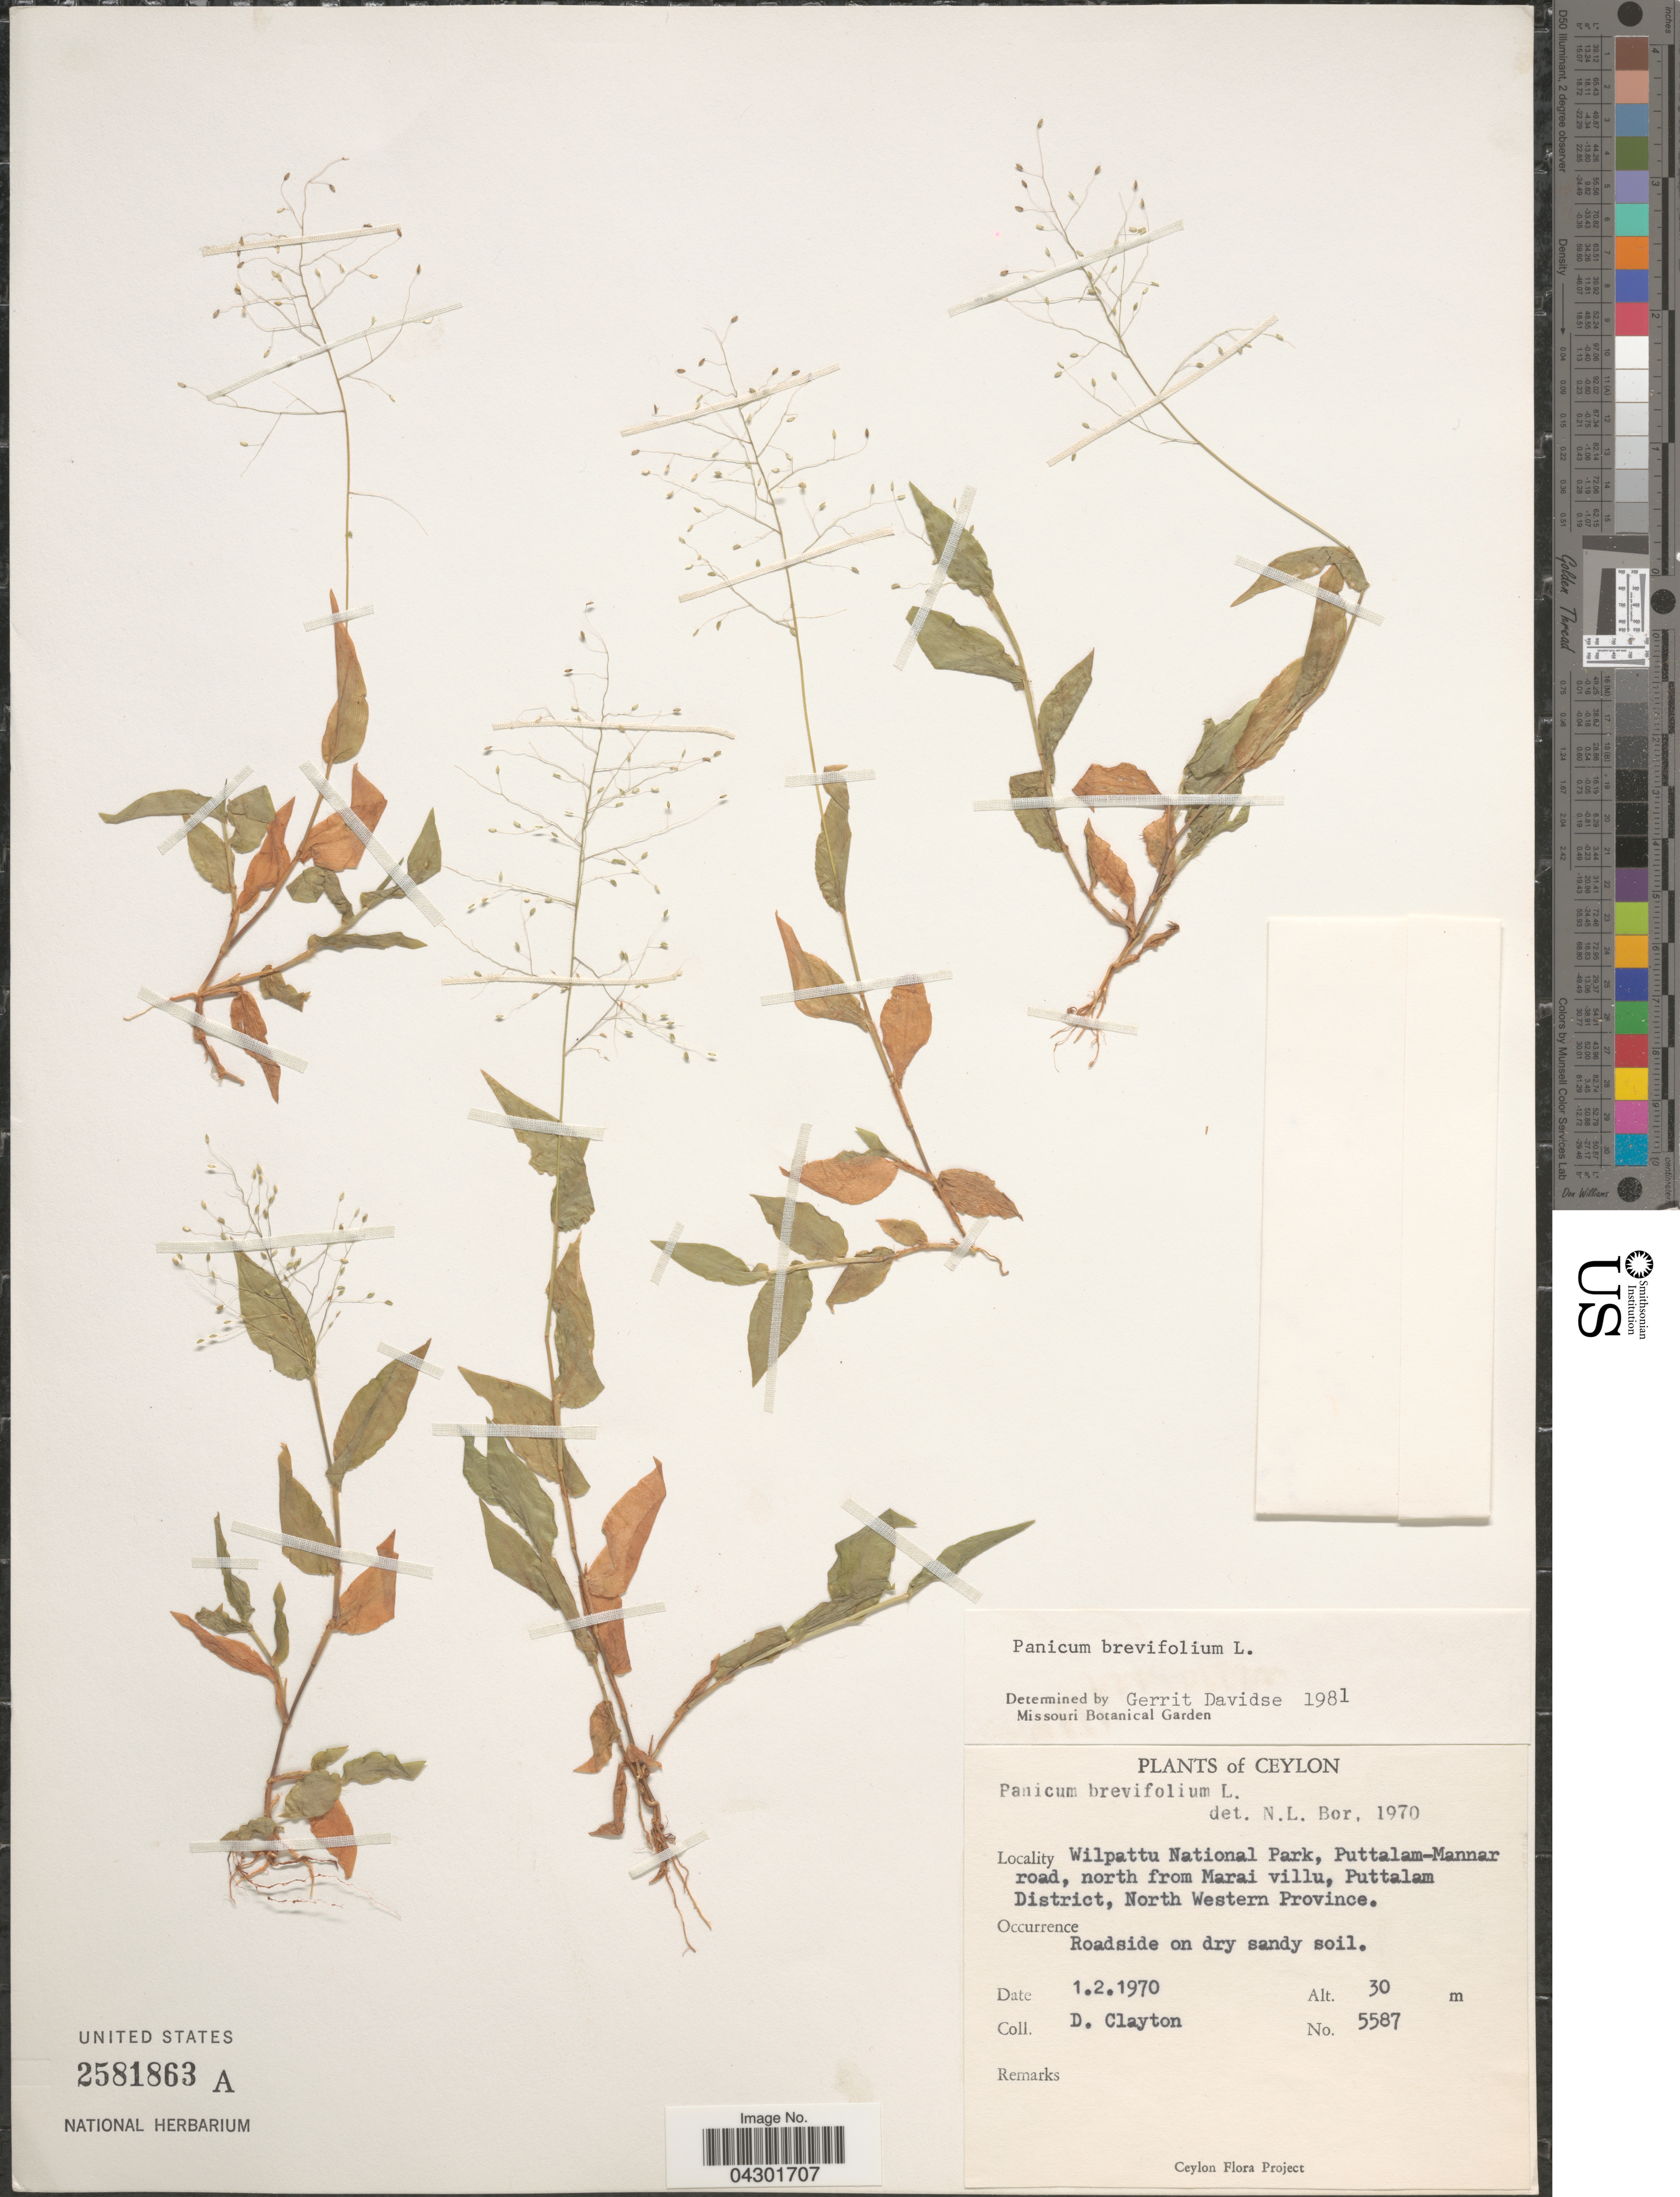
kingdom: Plantae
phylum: Tracheophyta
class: Liliopsida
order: Poales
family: Poaceae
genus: Panicum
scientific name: Panicum brevifolium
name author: L.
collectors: D. Clayton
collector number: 5587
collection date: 1970-02-01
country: Sri Lanka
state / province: North Western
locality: Ceylon. Wilpattu National Park, Puttalam-Mannar road, north from Marai villu, Puttalam District. Roadside on dry sandy soil.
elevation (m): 30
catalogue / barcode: US 2581863A